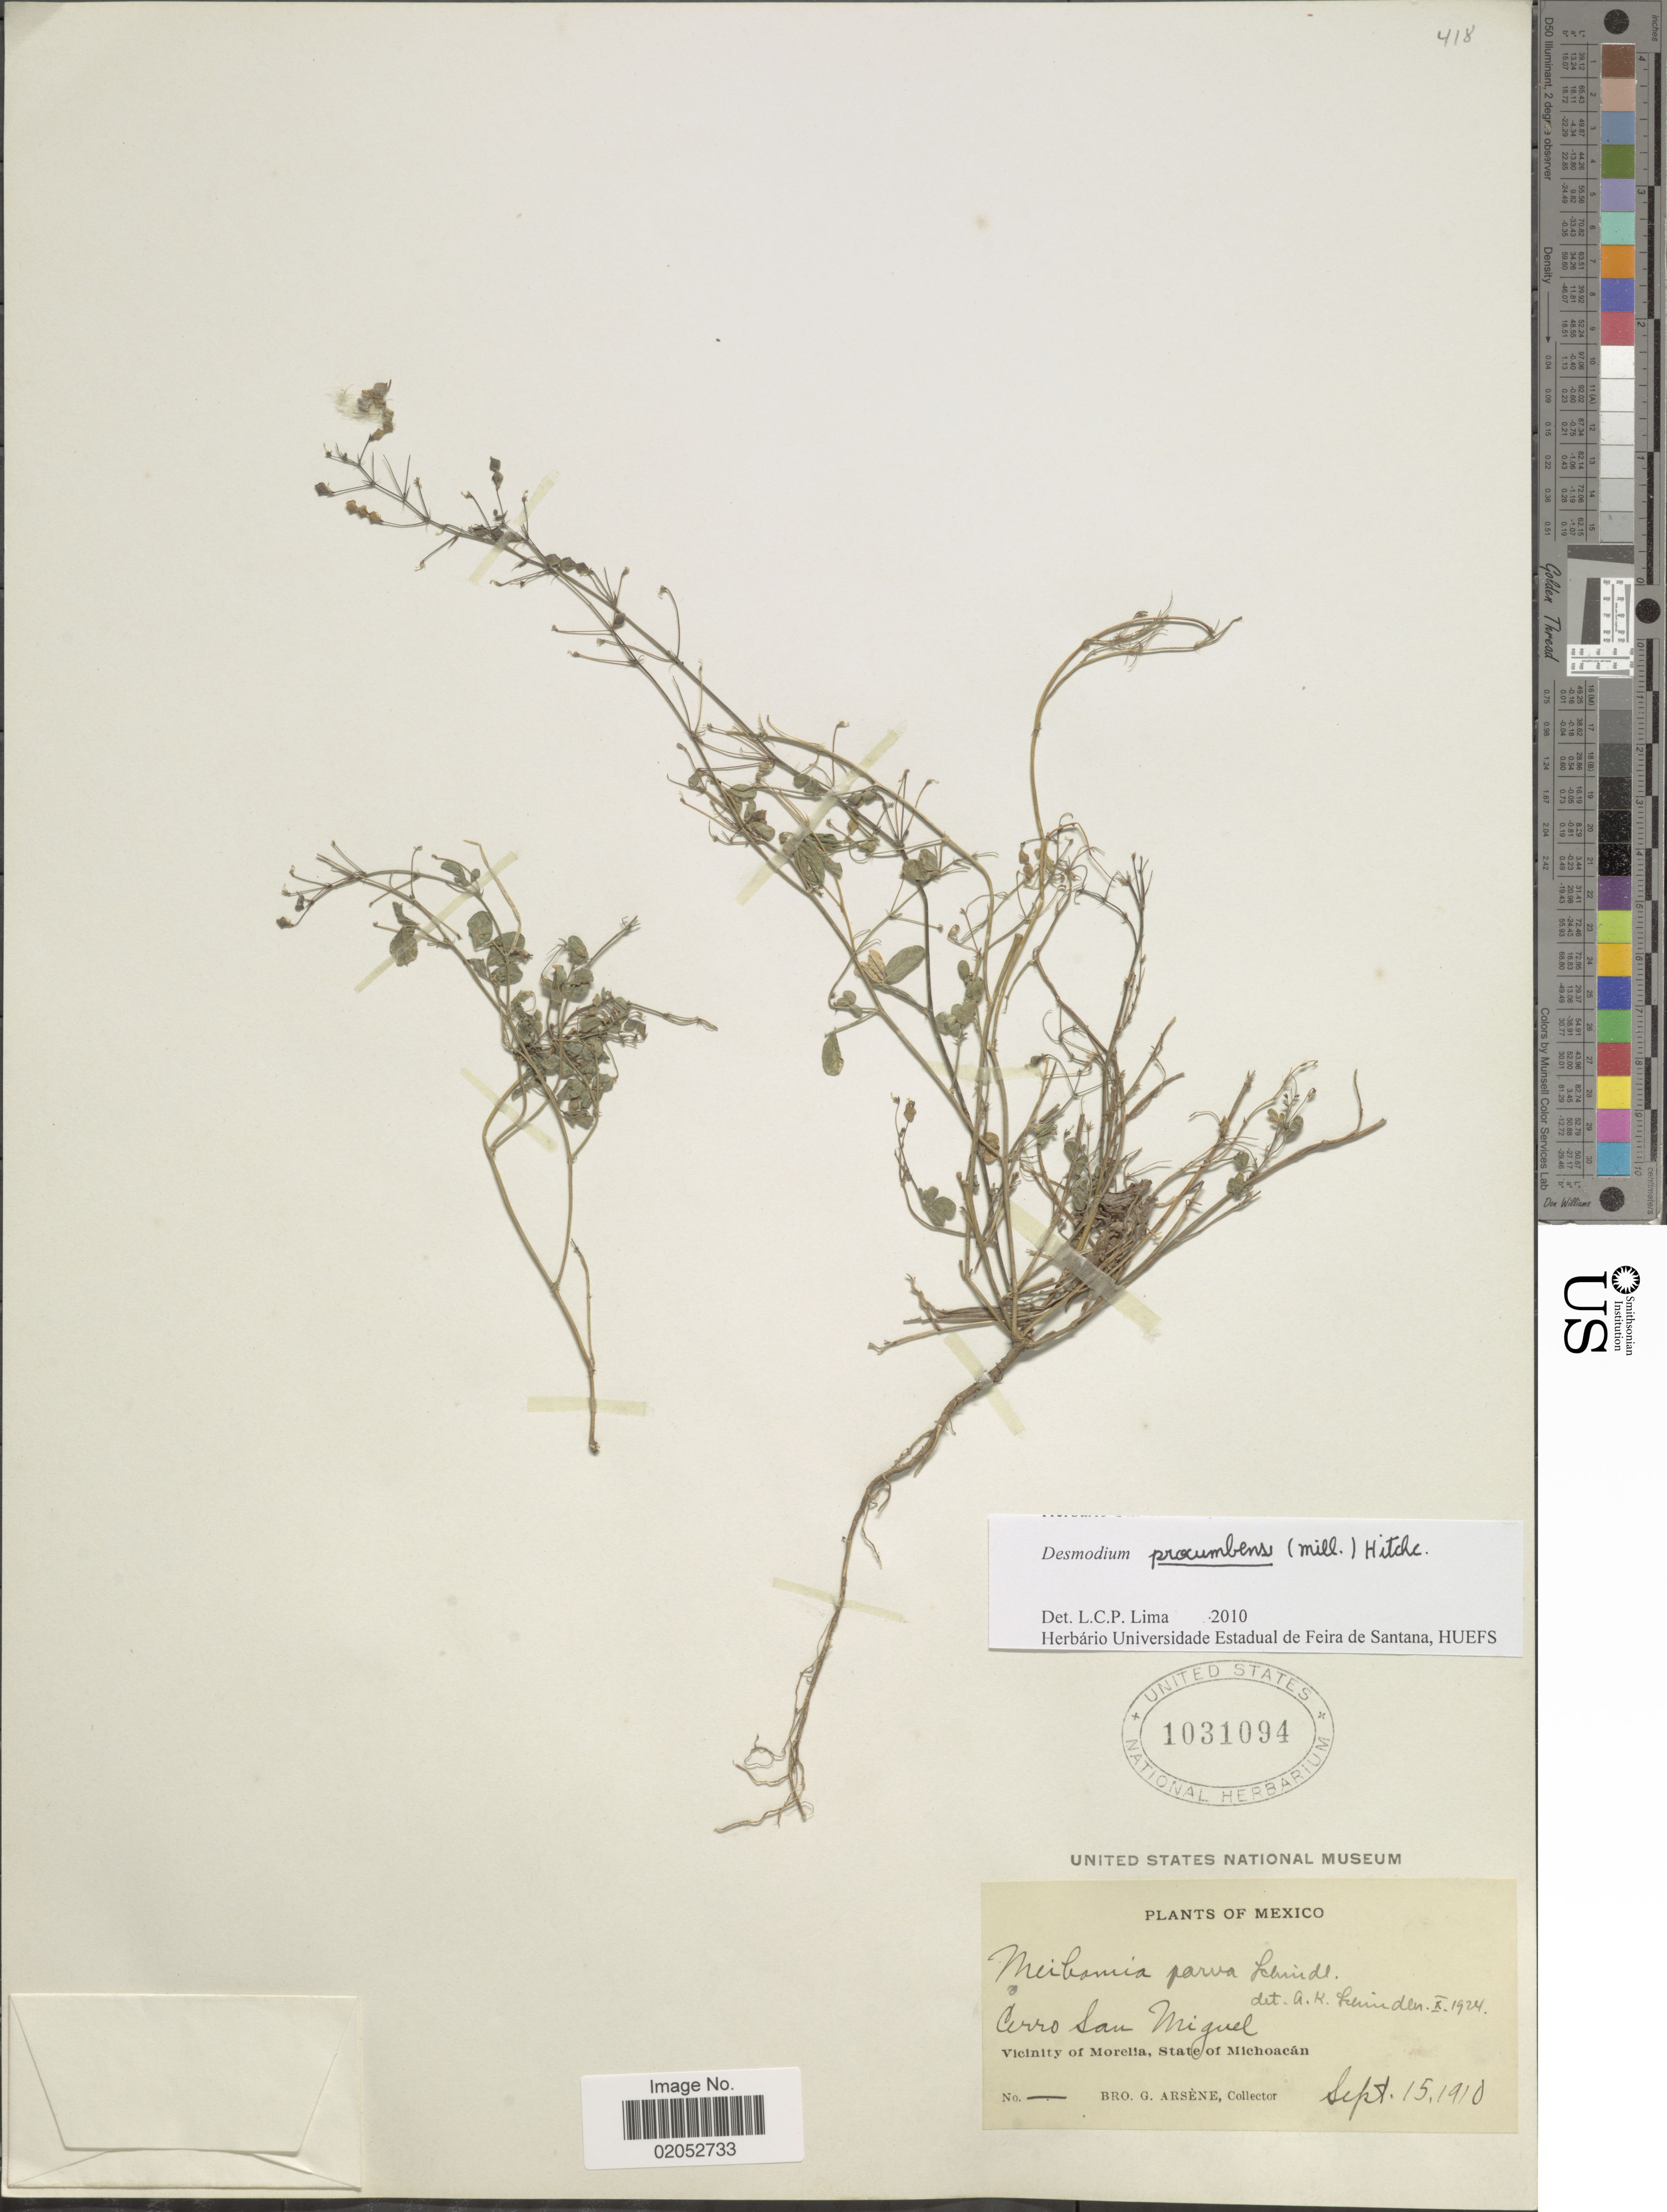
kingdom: Plantae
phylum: Tracheophyta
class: Magnoliopsida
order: Fabales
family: Fabaceae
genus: Desmodium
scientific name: Desmodium procumbens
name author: (Mill.) Hitchc.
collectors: Bro. G. Arsène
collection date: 1910-09-15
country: Mexico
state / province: Michoacán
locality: Cerro San Miguel, Vicinity of Morelia, State of Michoacan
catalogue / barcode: US 1031094